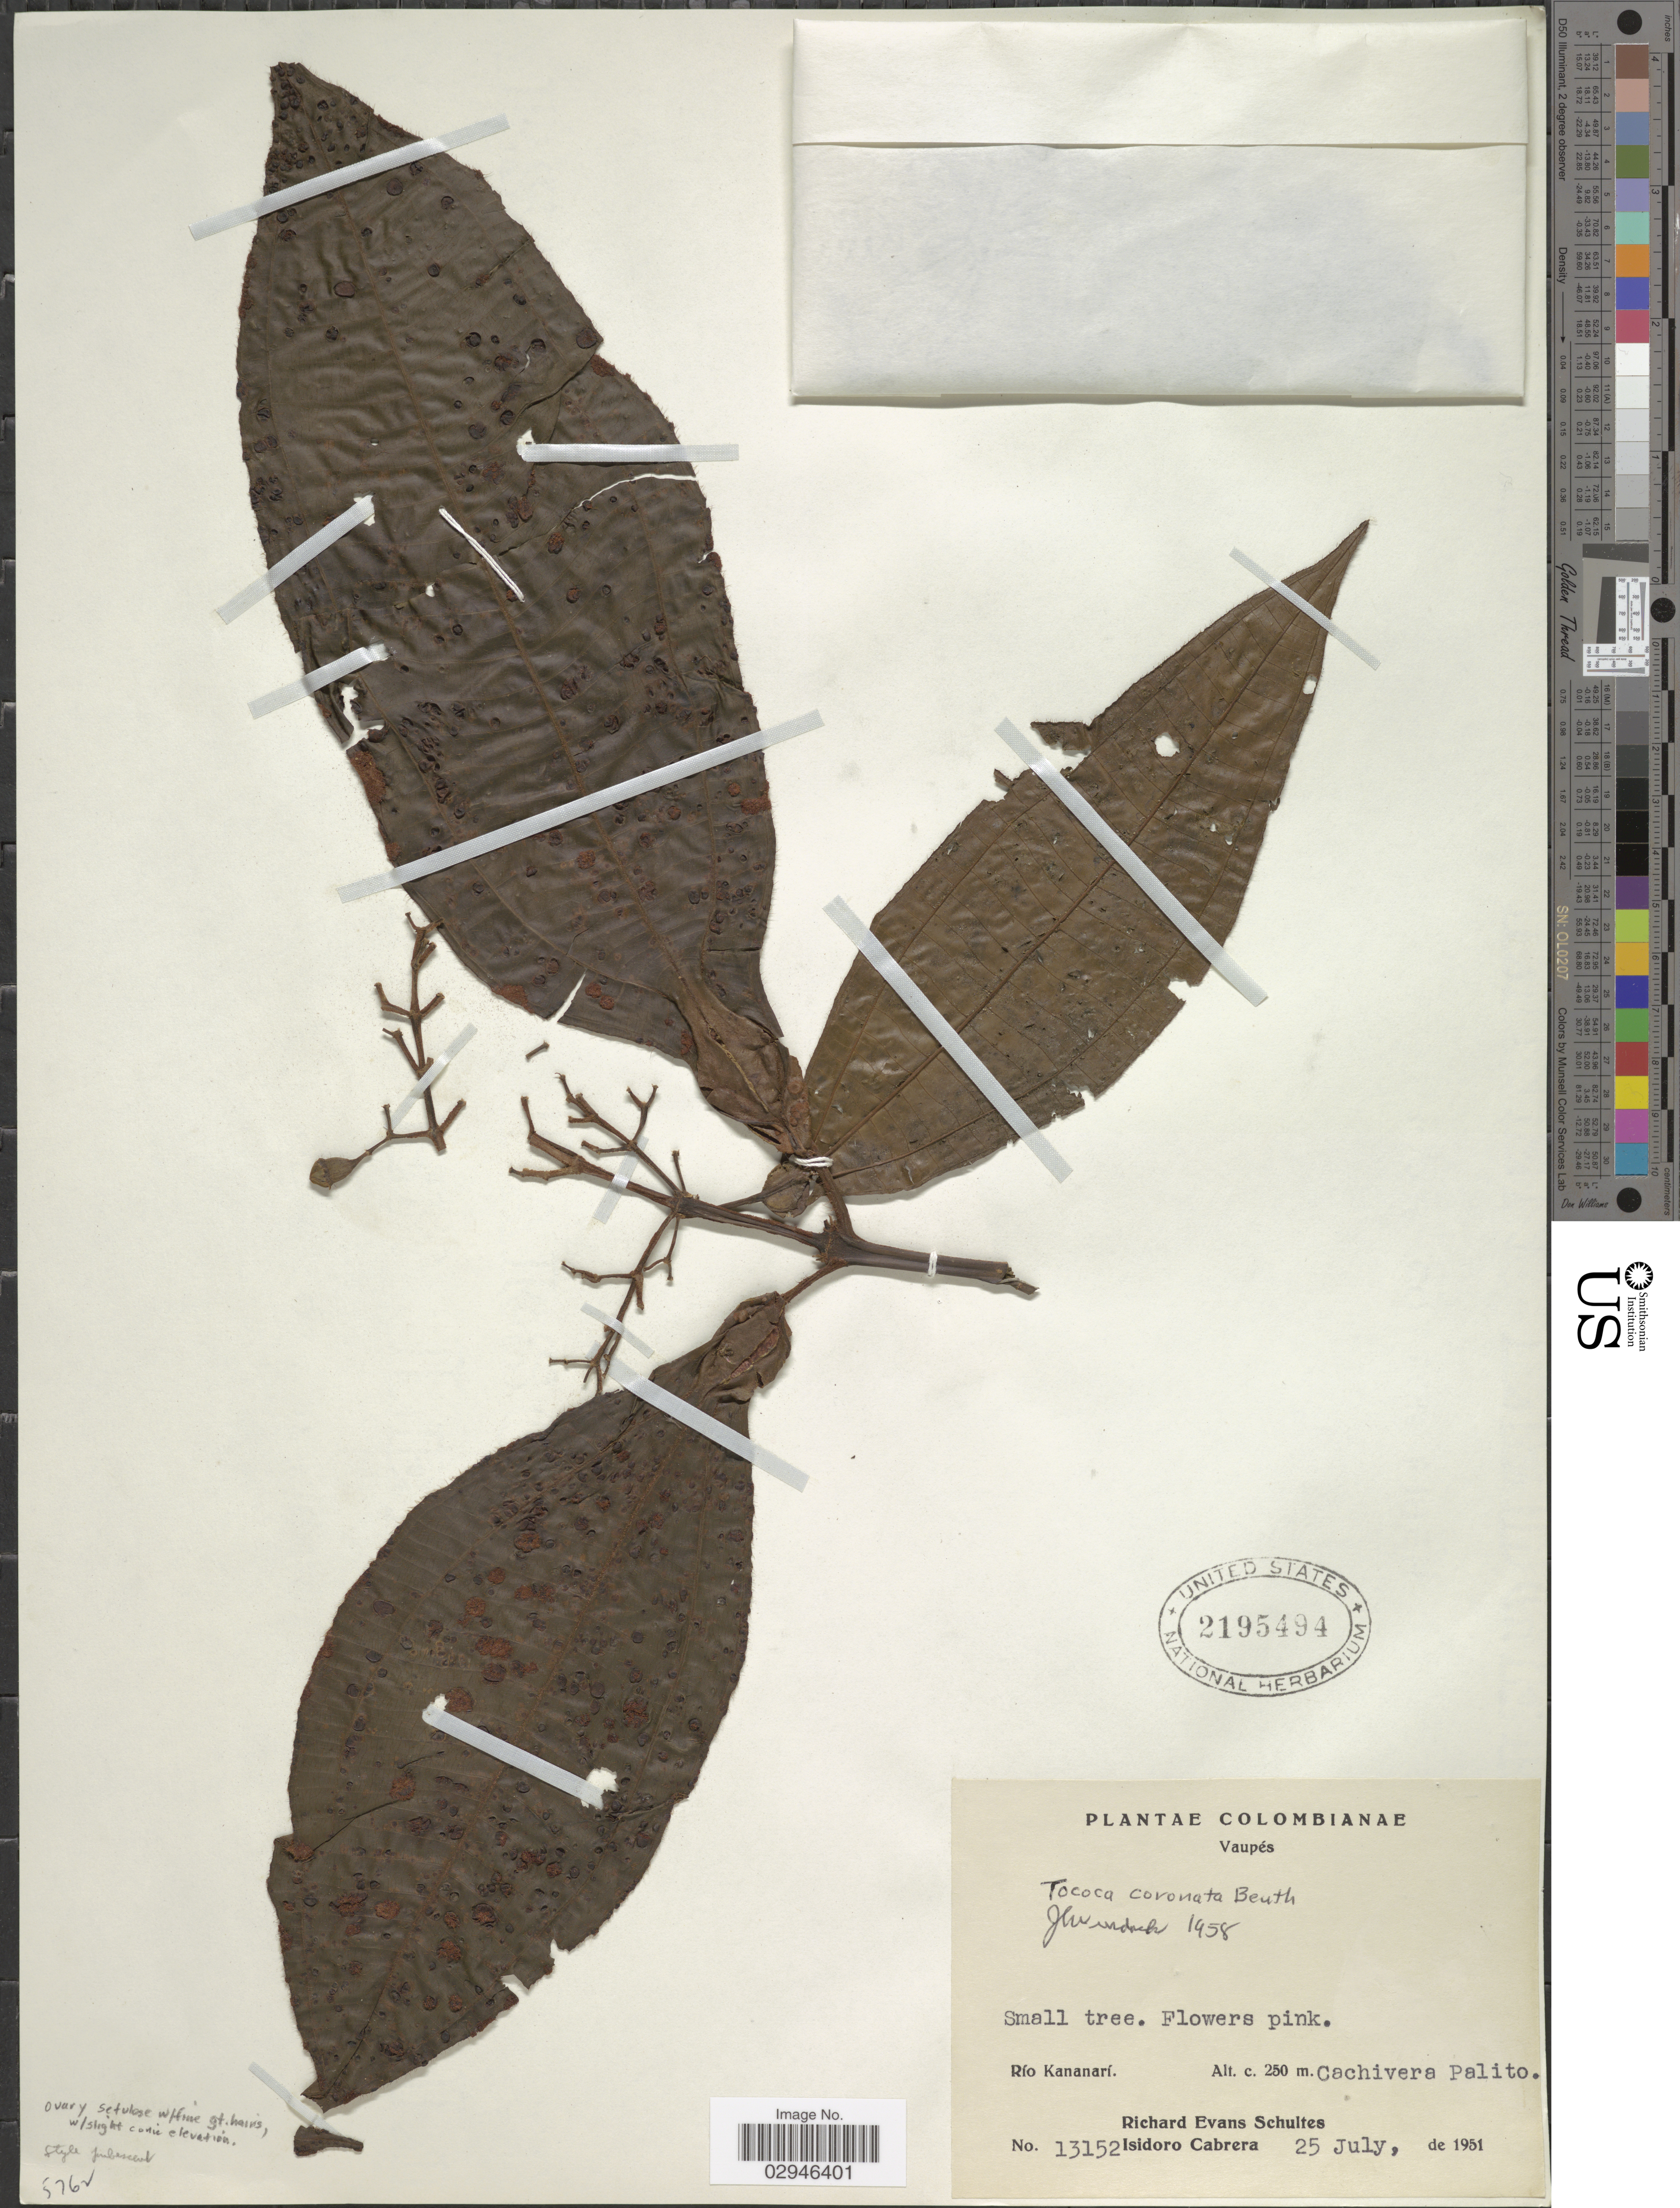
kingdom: Plantae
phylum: Tracheophyta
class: Magnoliopsida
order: Myrtales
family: Melastomataceae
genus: Tococa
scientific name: Tococa coronata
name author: Benth.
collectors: R. E. Schultes & I. Cabrera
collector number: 13152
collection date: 1951-07-25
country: Colombia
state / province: Vaupés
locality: Río Kananarím Cachivera Palito.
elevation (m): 250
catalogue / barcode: US 2195494